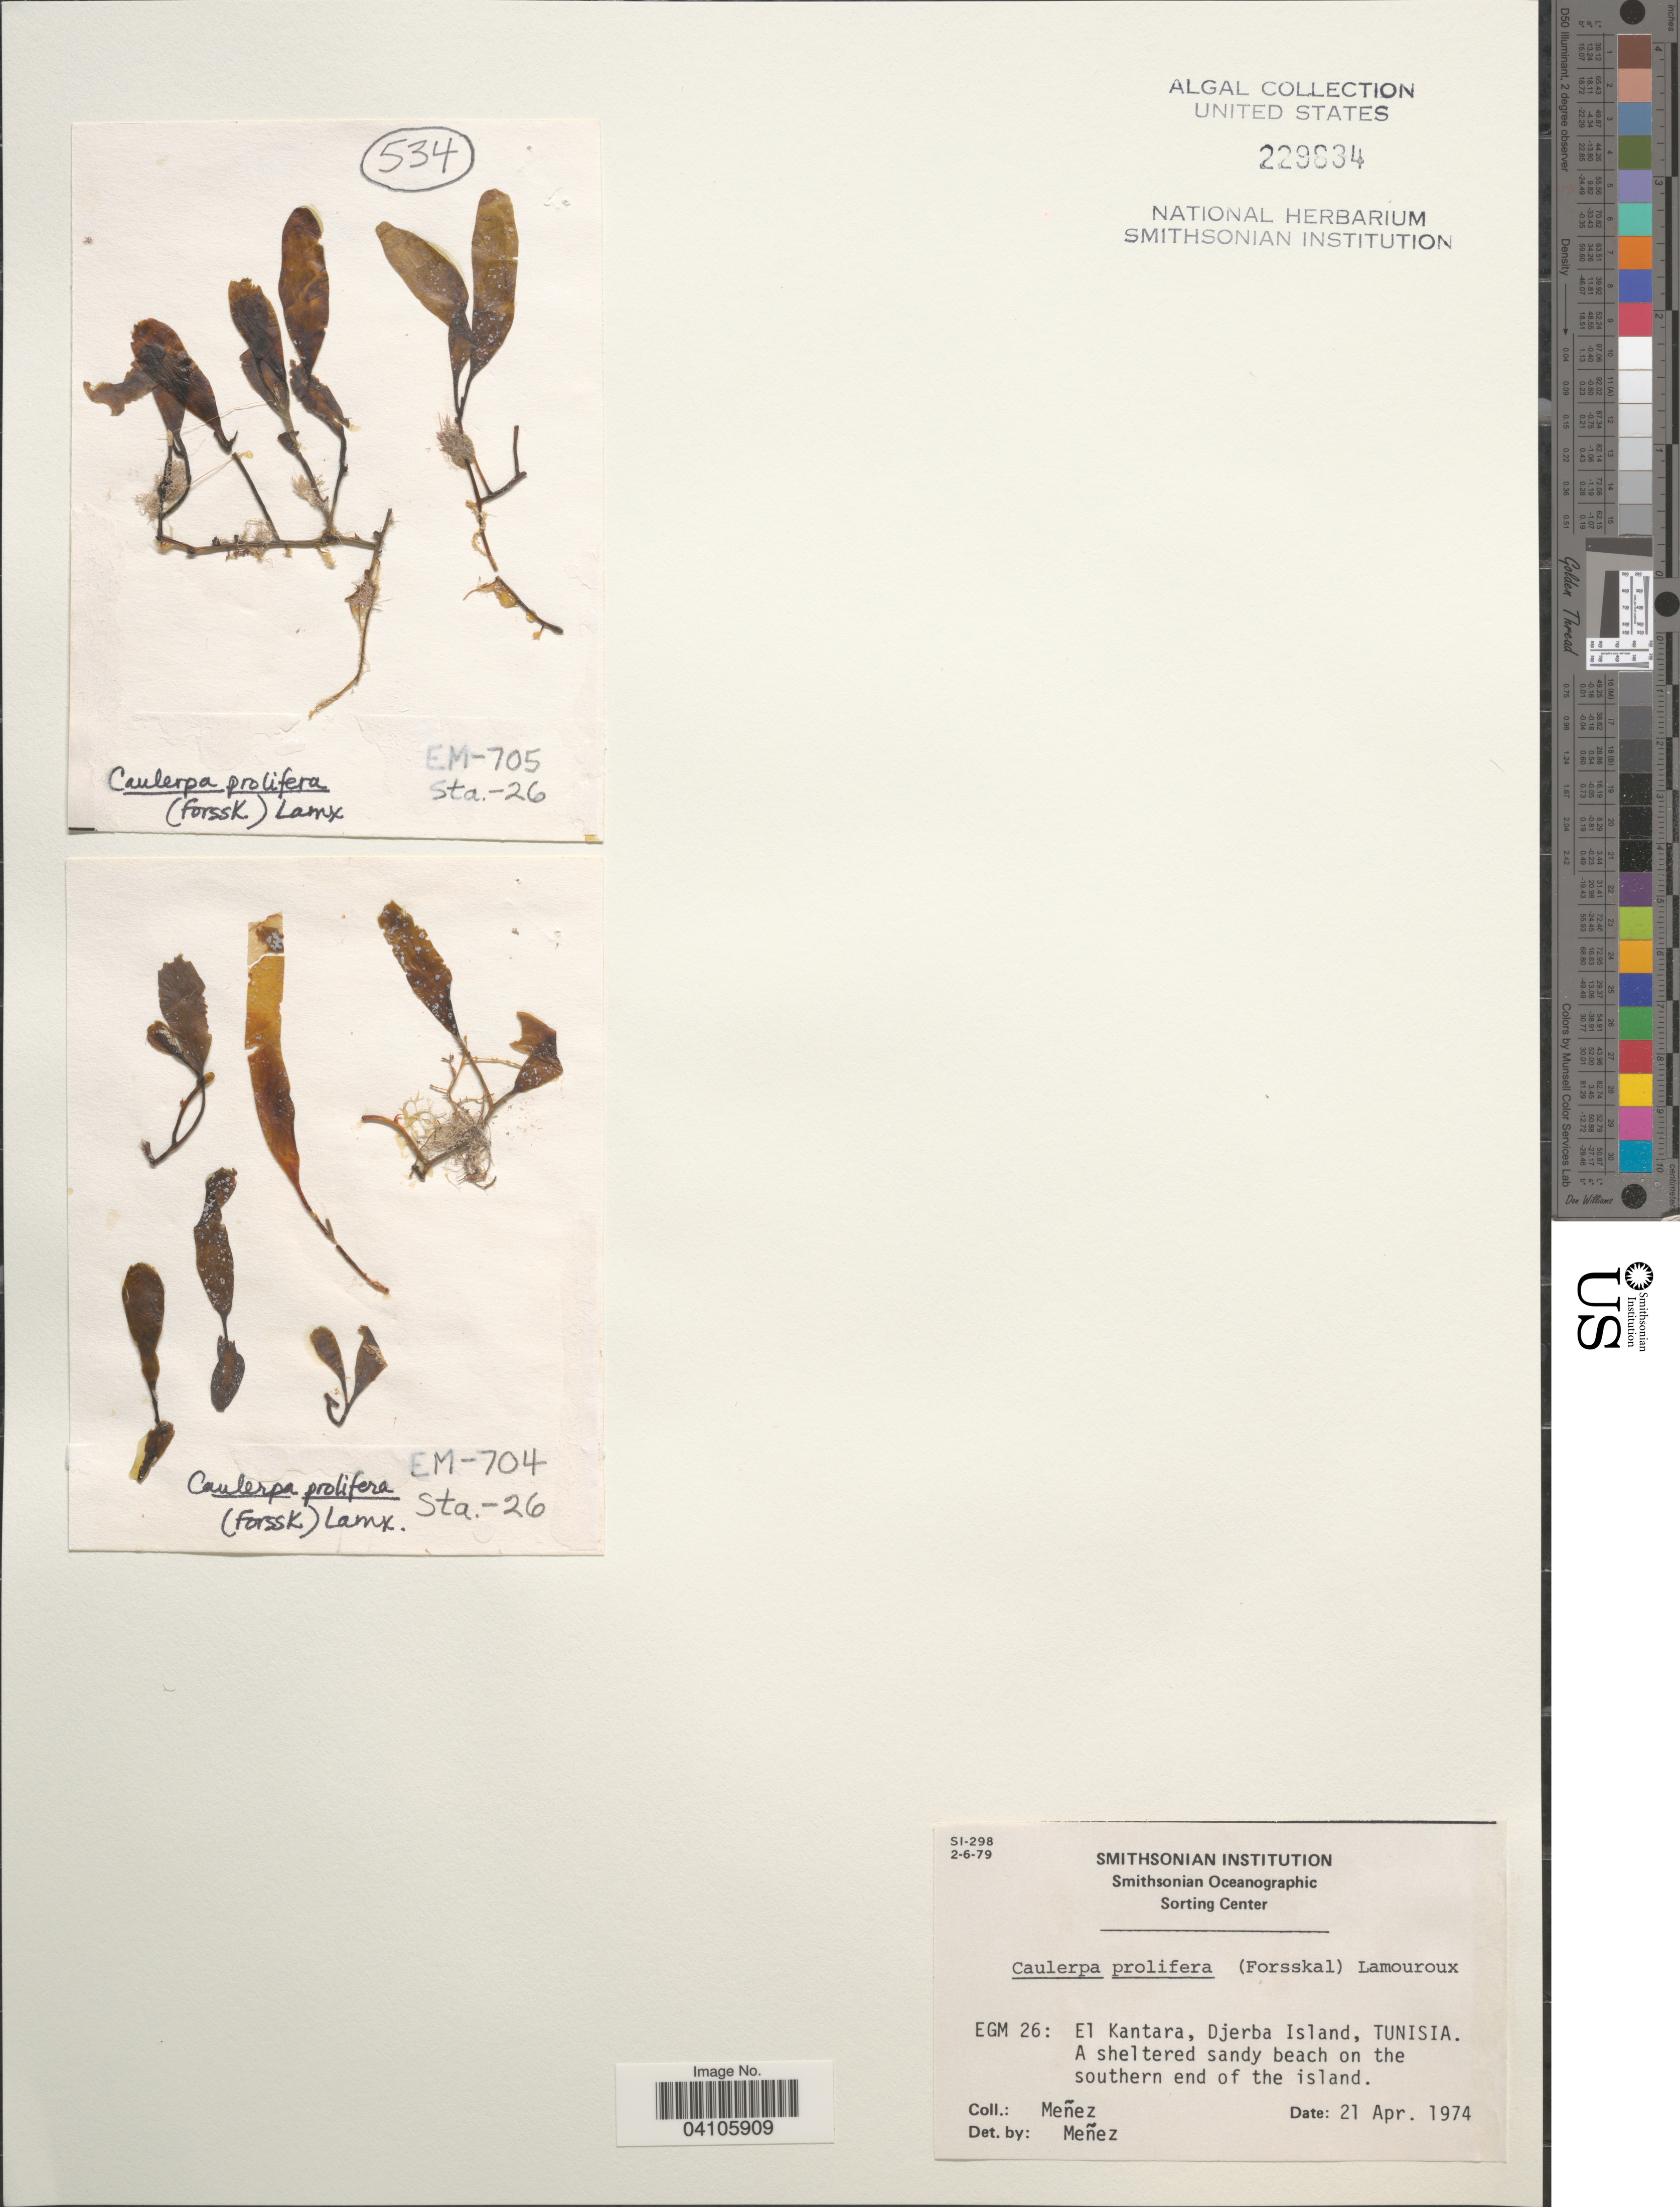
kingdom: Plantae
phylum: Chlorophyta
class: Ulvophyceae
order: Bryopsidales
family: Caulerpaceae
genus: Caulerpa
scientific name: Caulerpa prolifera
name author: (Forssk.) J.V.Lamouroux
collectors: Menez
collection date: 1974-04-21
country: Tunisia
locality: EGM 26: El Kantara, Djerba Island. A sheltered sandy beach on the southern end of the island.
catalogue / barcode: US 229634